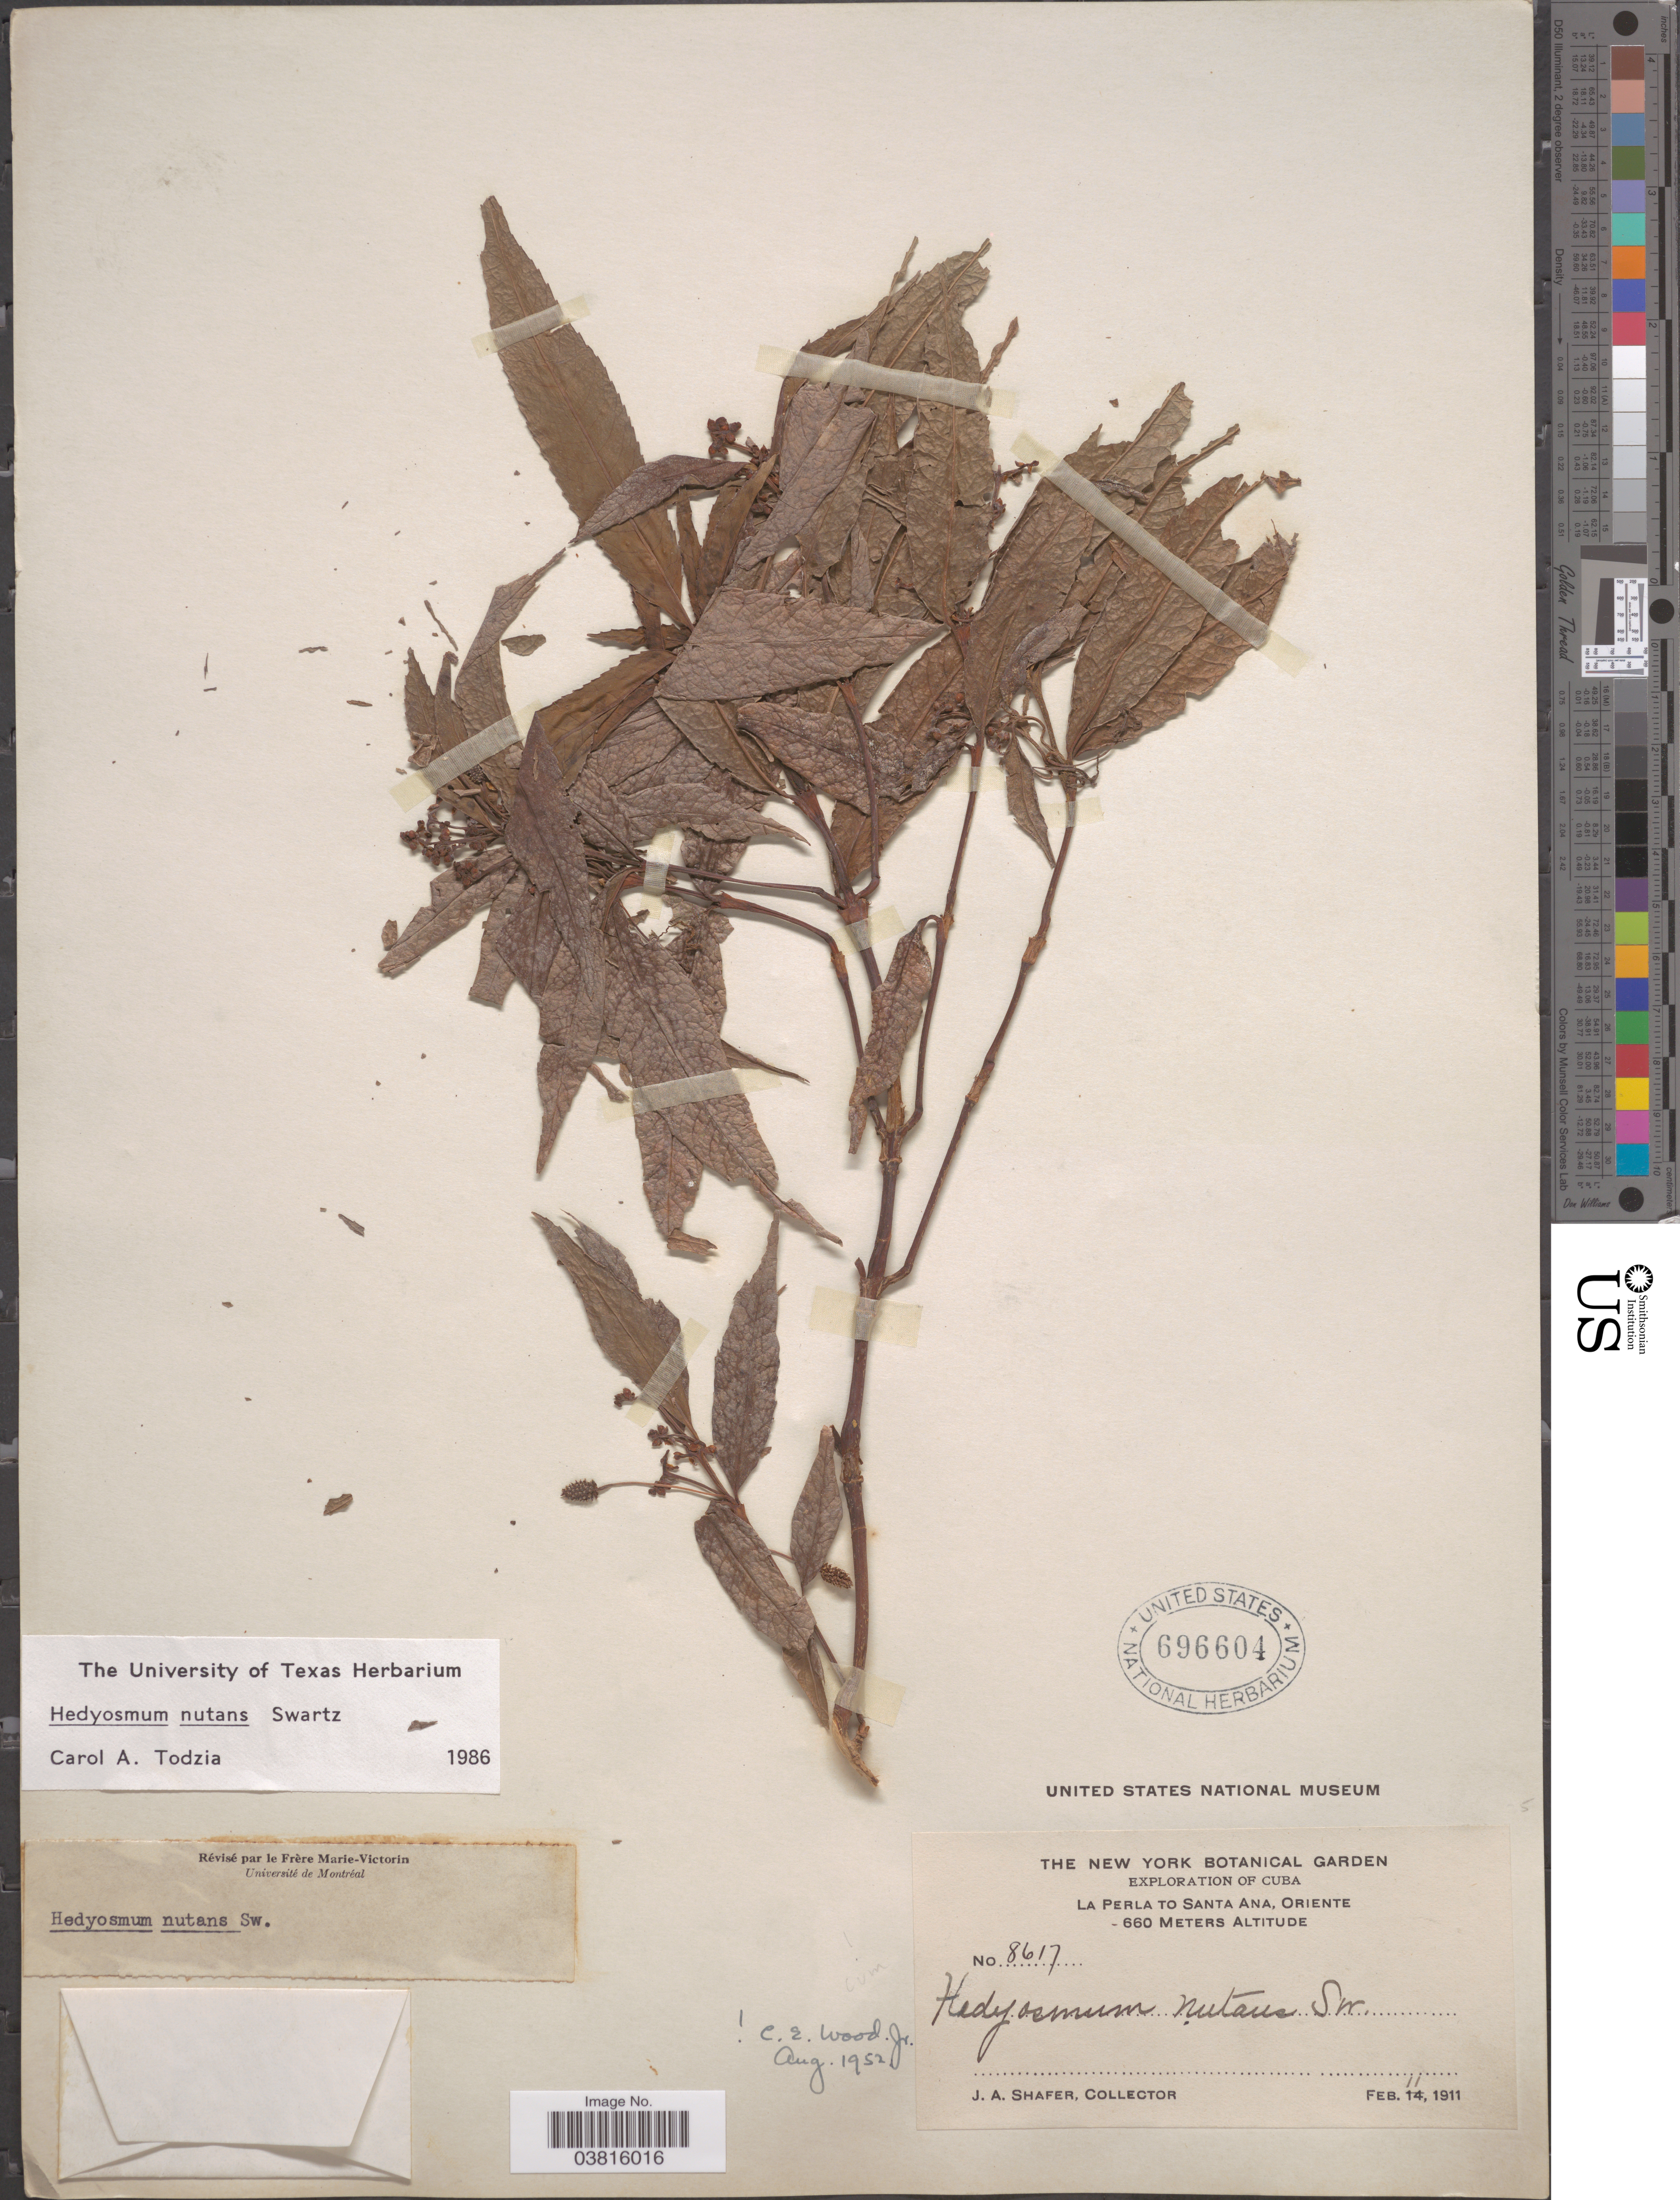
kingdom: Plantae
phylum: Tracheophyta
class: Magnoliopsida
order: Chloranthales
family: Chloranthaceae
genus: Hedyosmum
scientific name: Hedyosmum nutans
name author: Sw.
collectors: J. A. Shafer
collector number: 8617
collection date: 1911-02-11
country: Cuba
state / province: Oriente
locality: La Perla to Santa Ana.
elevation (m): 660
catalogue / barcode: US 696604